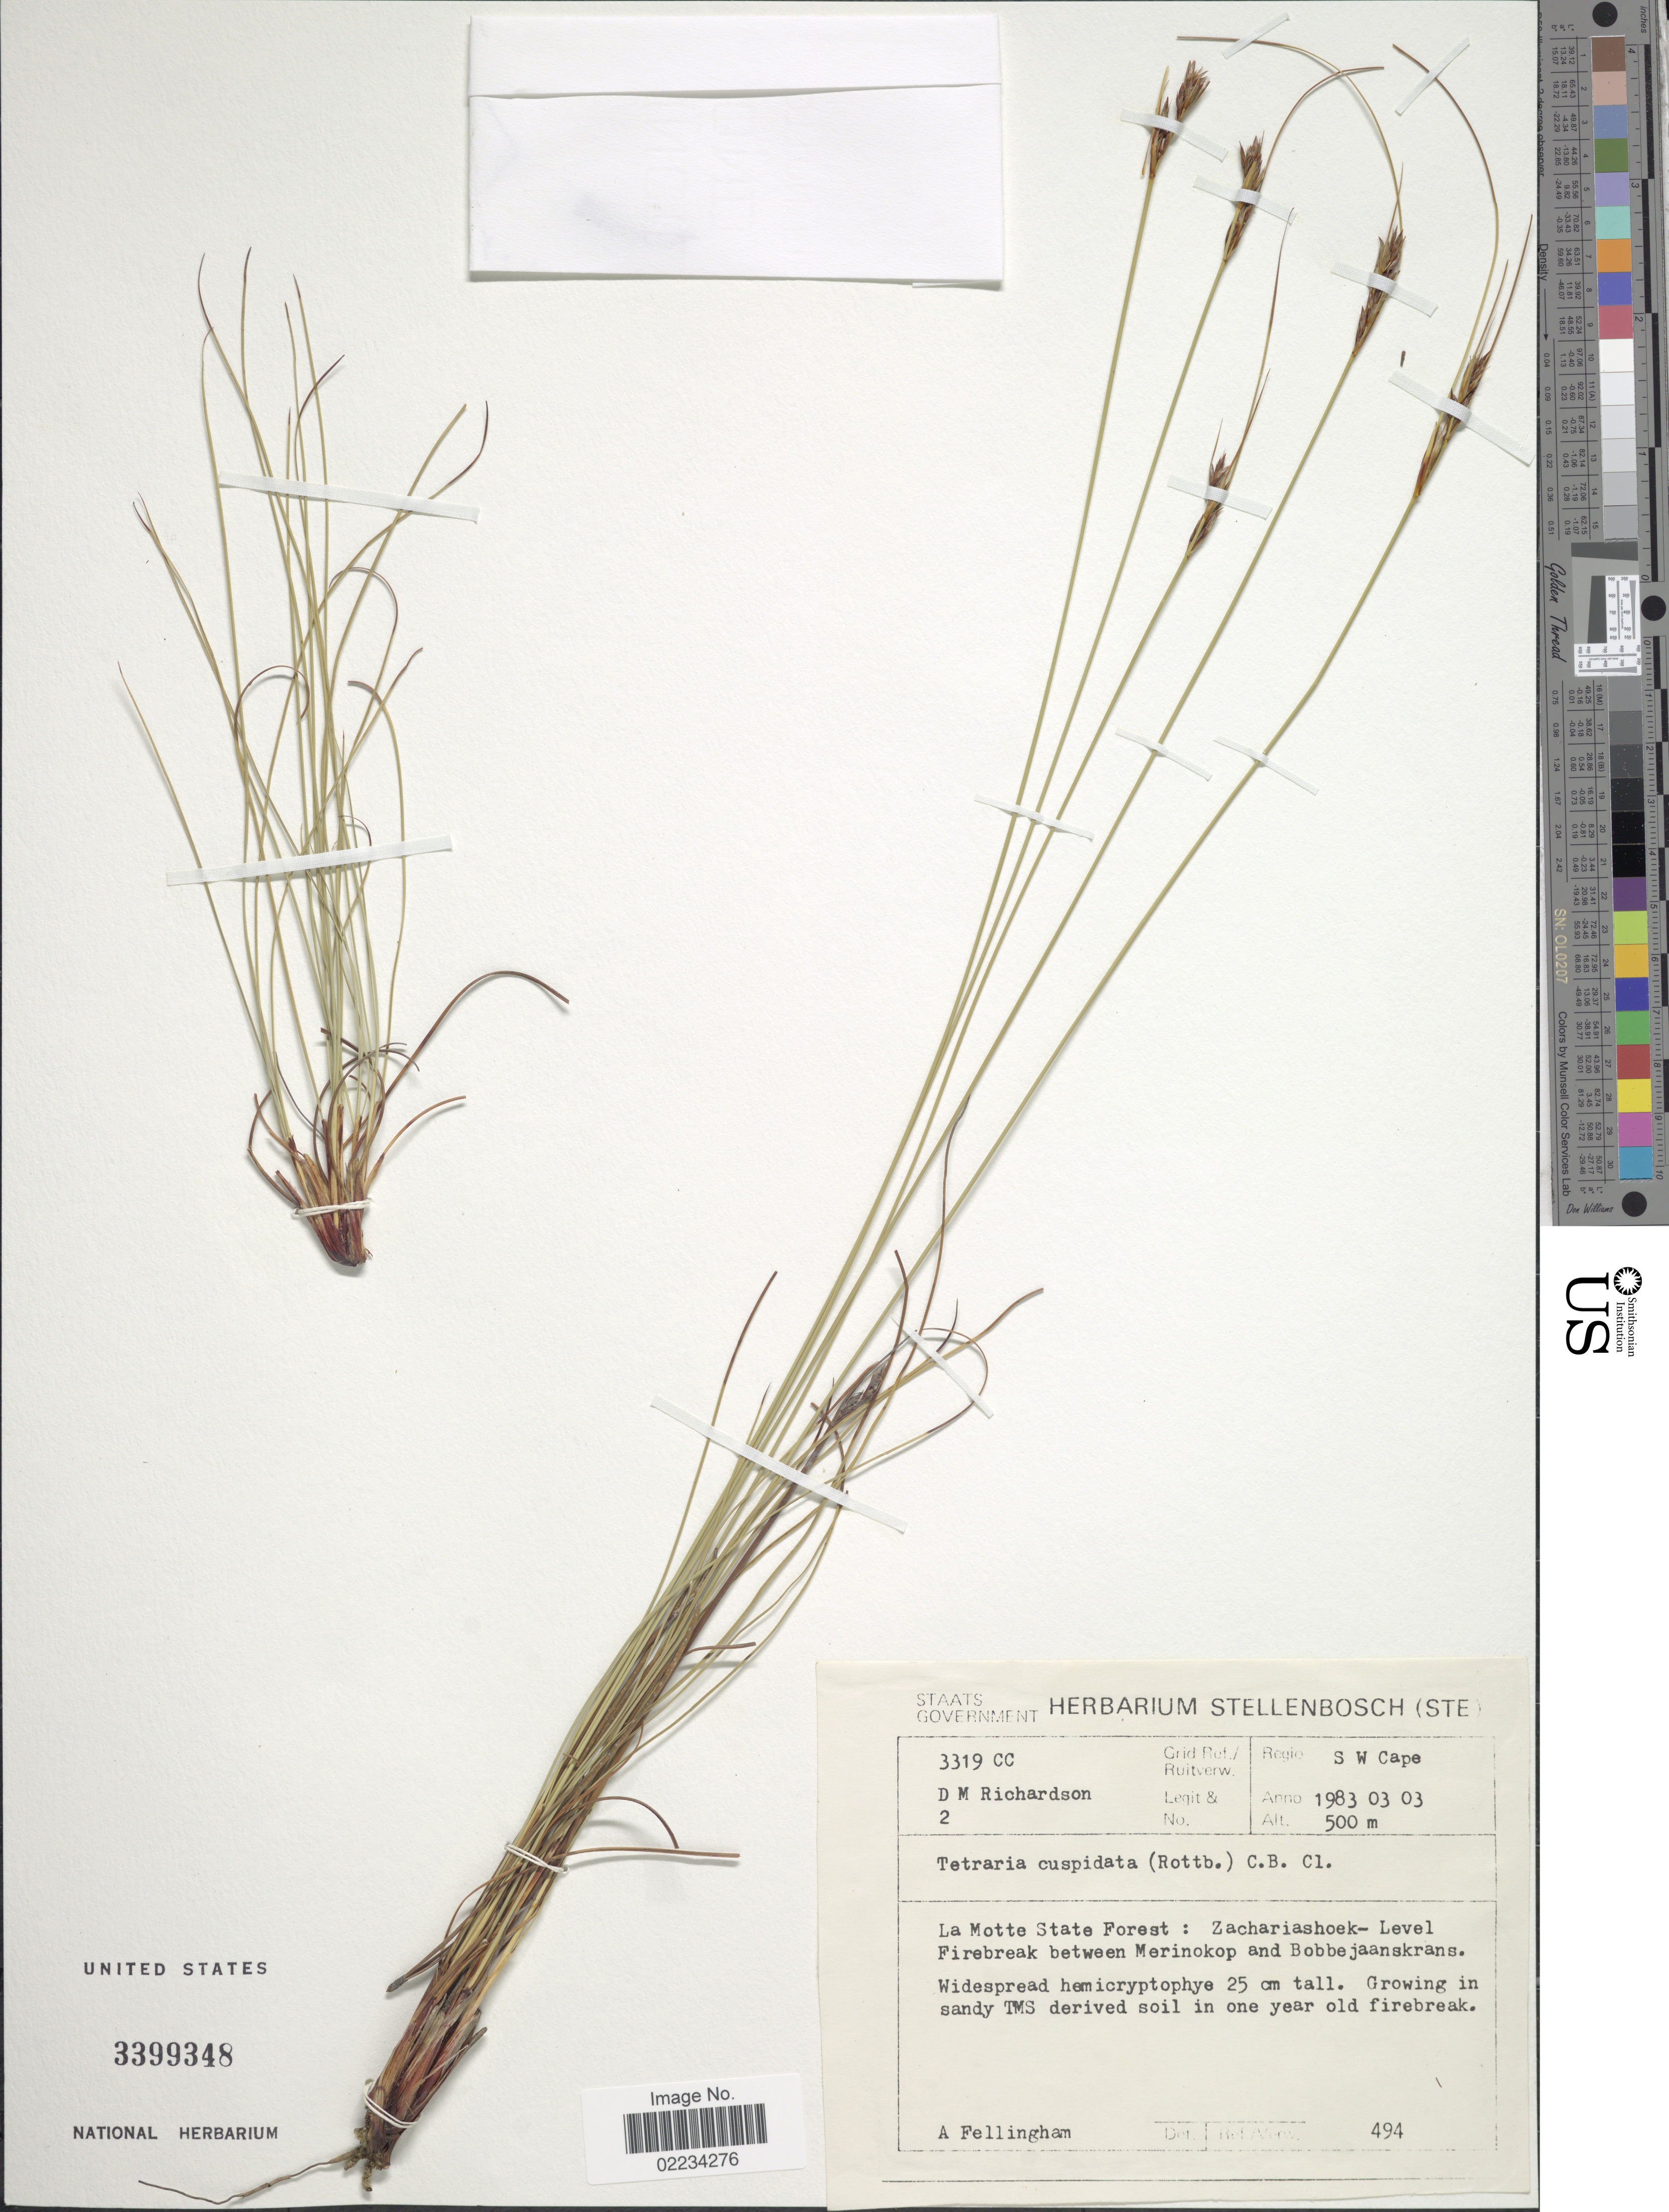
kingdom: Plantae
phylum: Tracheophyta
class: Liliopsida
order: Poales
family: Cyperaceae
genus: Schoenus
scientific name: Schoenus sp.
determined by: Strong, Mark T., (BOT), Smithsonian Institution - National Museum of Natural History (UNITED STATES)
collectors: D. Richardson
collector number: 2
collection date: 1983-03-03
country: South Africa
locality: Regio S W Cape, La Motte State Forest: Zachariashoek- Level Firebreak between Merinokop and Bobbejaanskranss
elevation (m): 500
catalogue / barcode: US 3399348